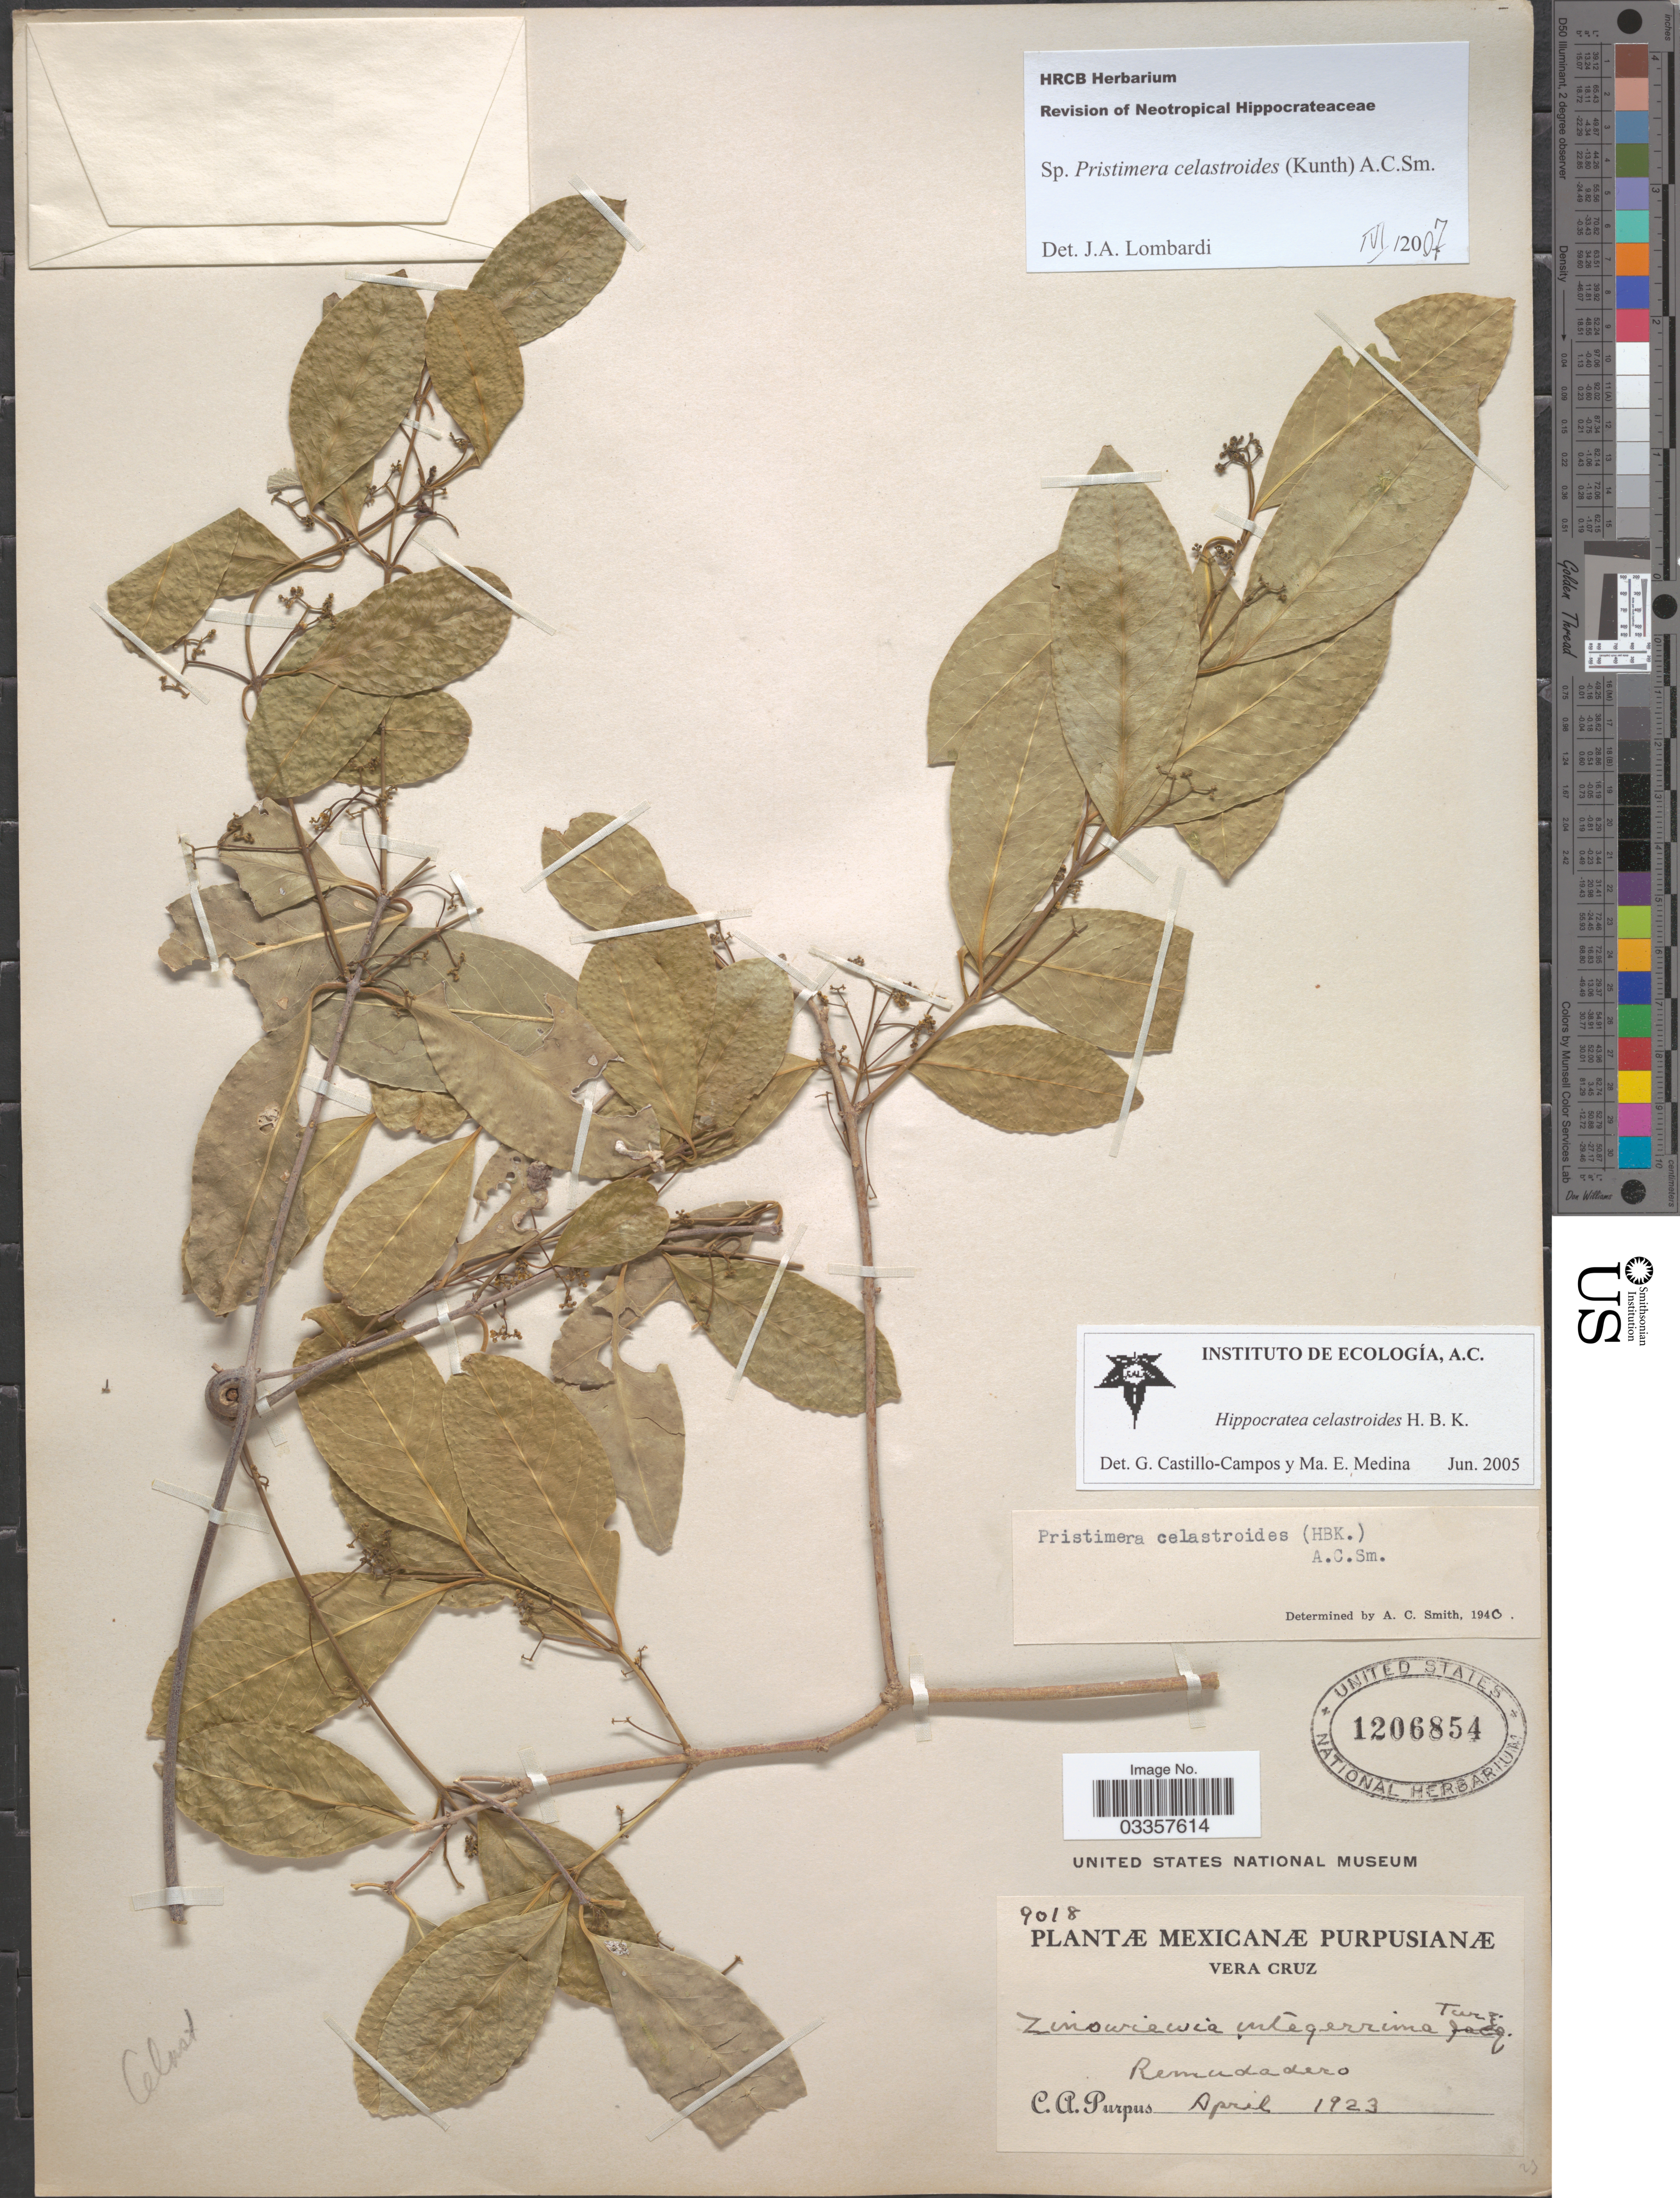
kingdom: Plantae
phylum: Tracheophyta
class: Magnoliopsida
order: Celastrales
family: Celastraceae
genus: Pristimera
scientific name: Pristimera celastroides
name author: (Kunth) A.C. Sm.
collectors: C. A. Purpus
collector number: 9018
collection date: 1923-04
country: Mexico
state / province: Veracruz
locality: Vera Cruz. Remudadero.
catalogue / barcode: US 1206854